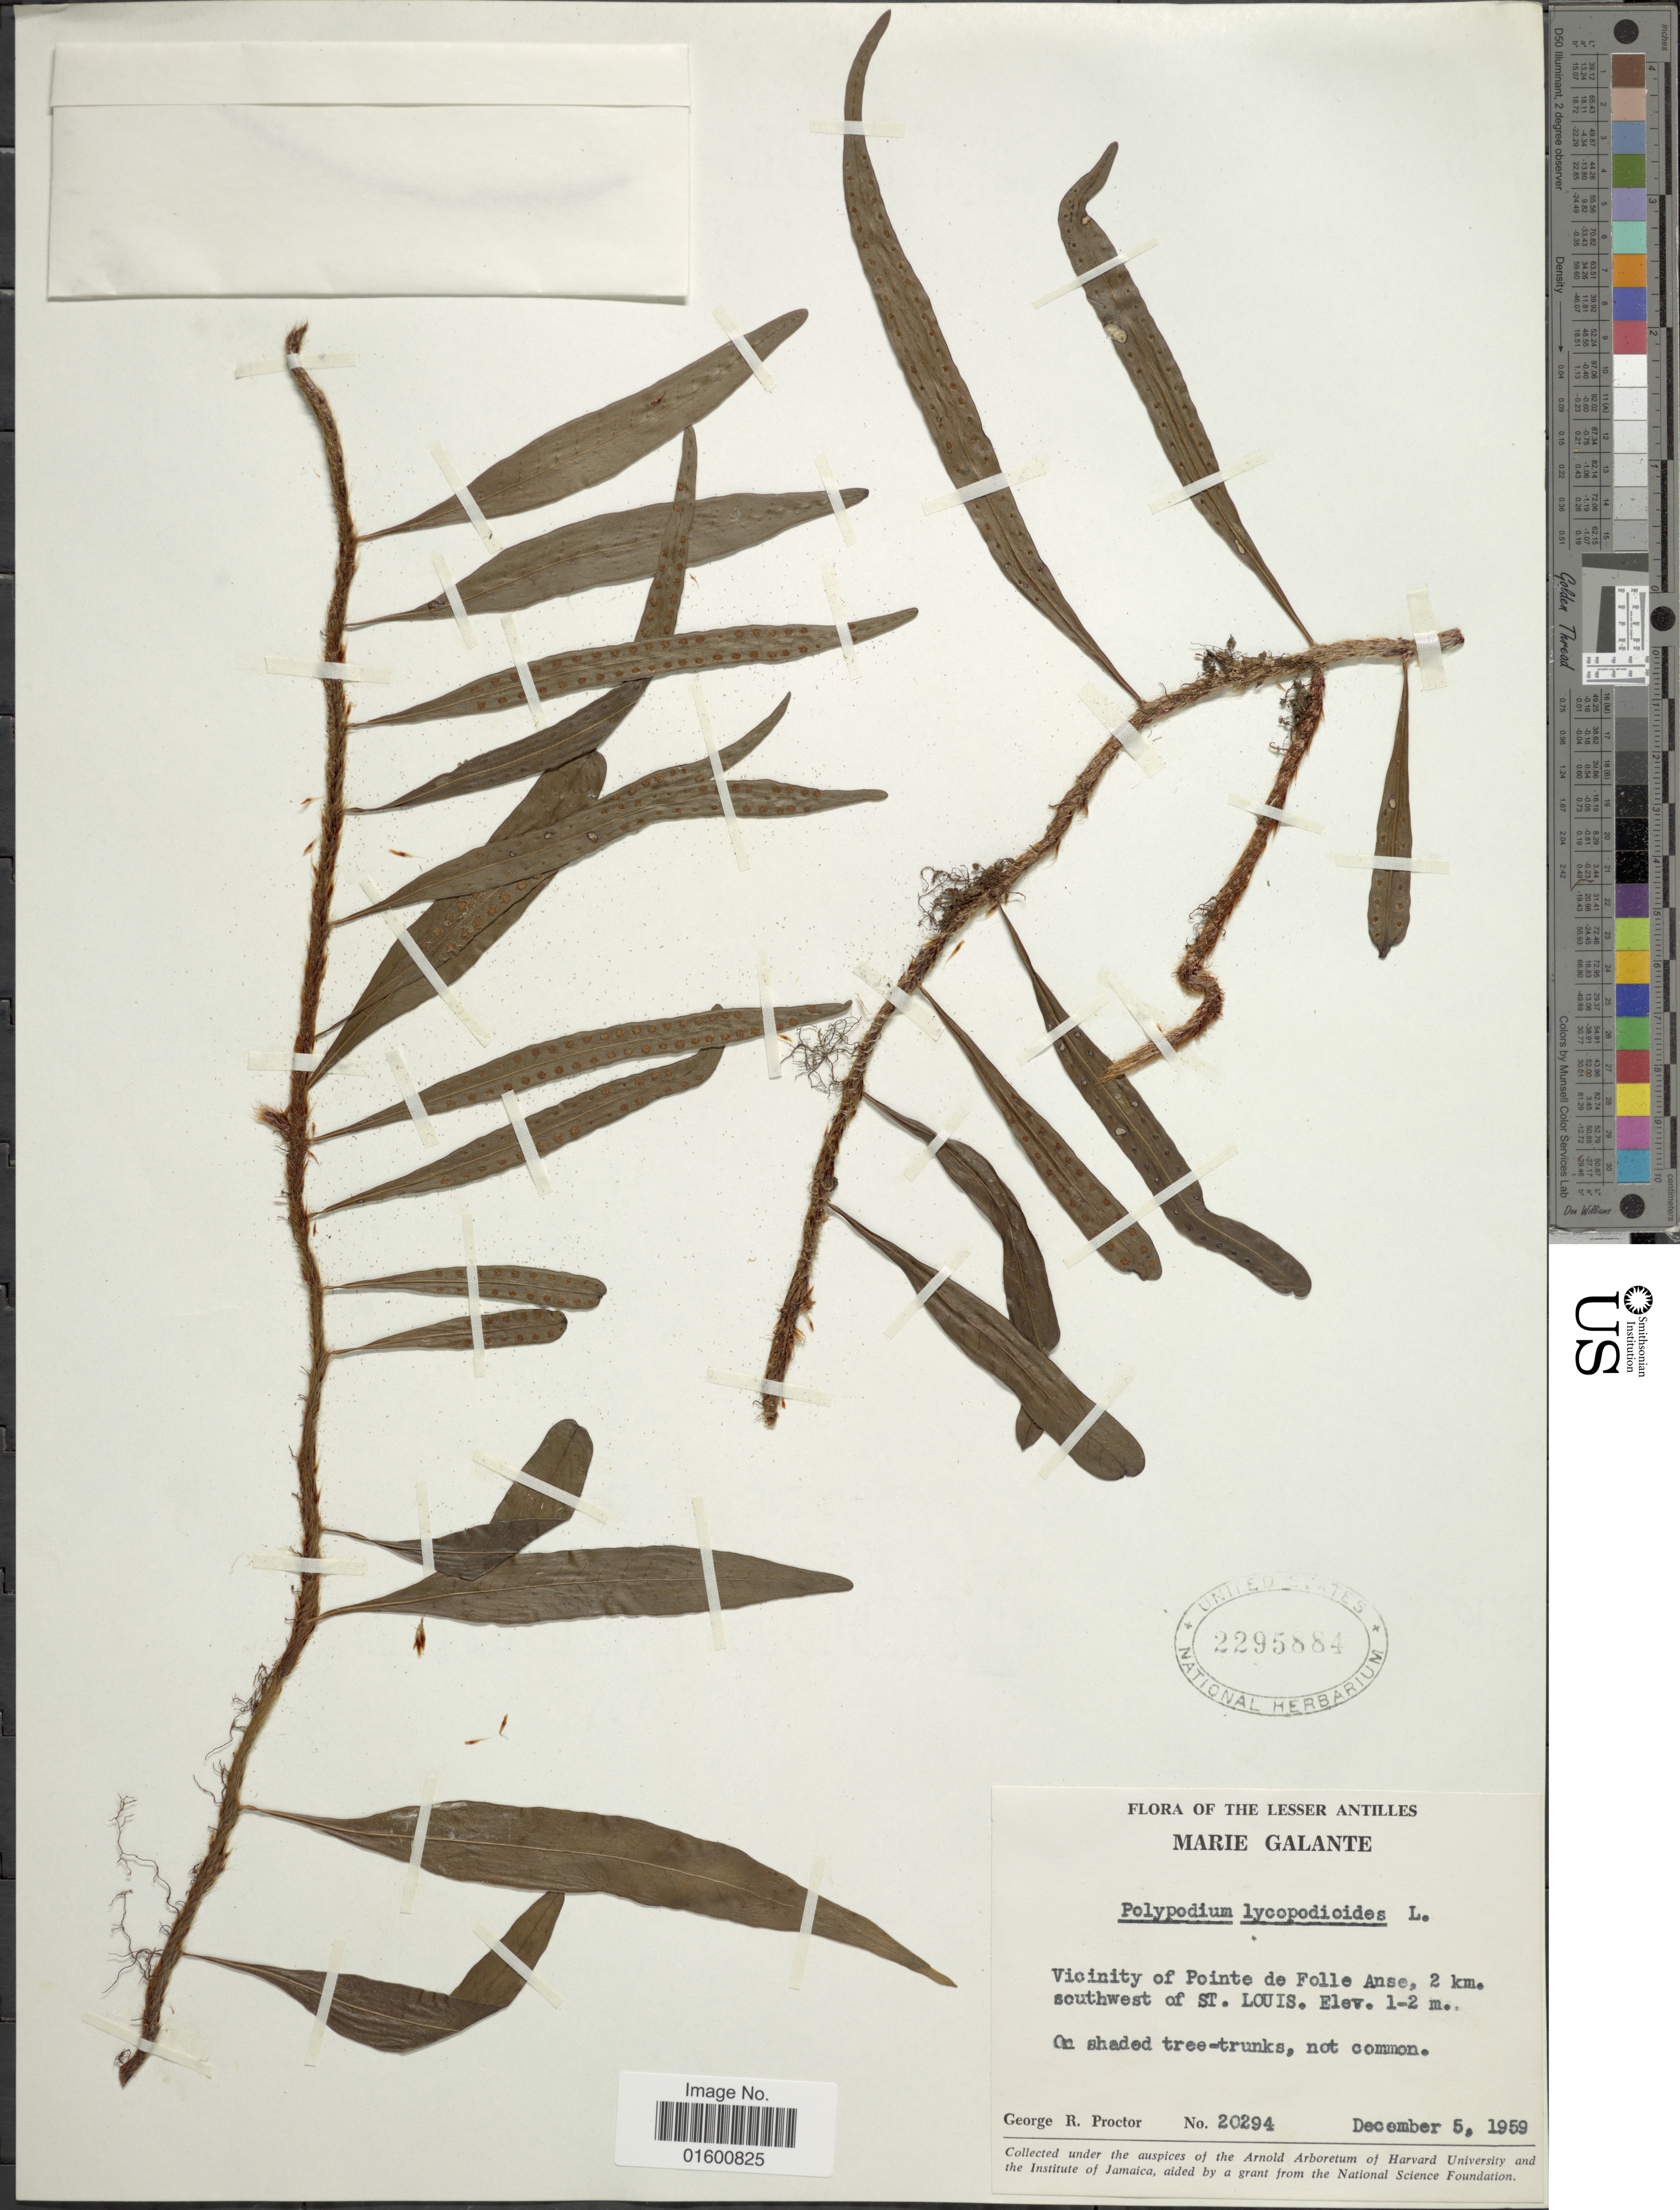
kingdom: Plantae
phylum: Tracheophyta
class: Polypodiopsida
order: Polypodiales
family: Polypodiaceae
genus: Microgramma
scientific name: Microgramma lycopodioides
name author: (L.) Copel.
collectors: G. Proctor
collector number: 20294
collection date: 1959-12-05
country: Guadeloupe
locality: Lesser Antilles, Marie Galante, Vicinity of Pointe de Folle Anse, 2 km southwest of St. Louis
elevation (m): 1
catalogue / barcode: US 2295884